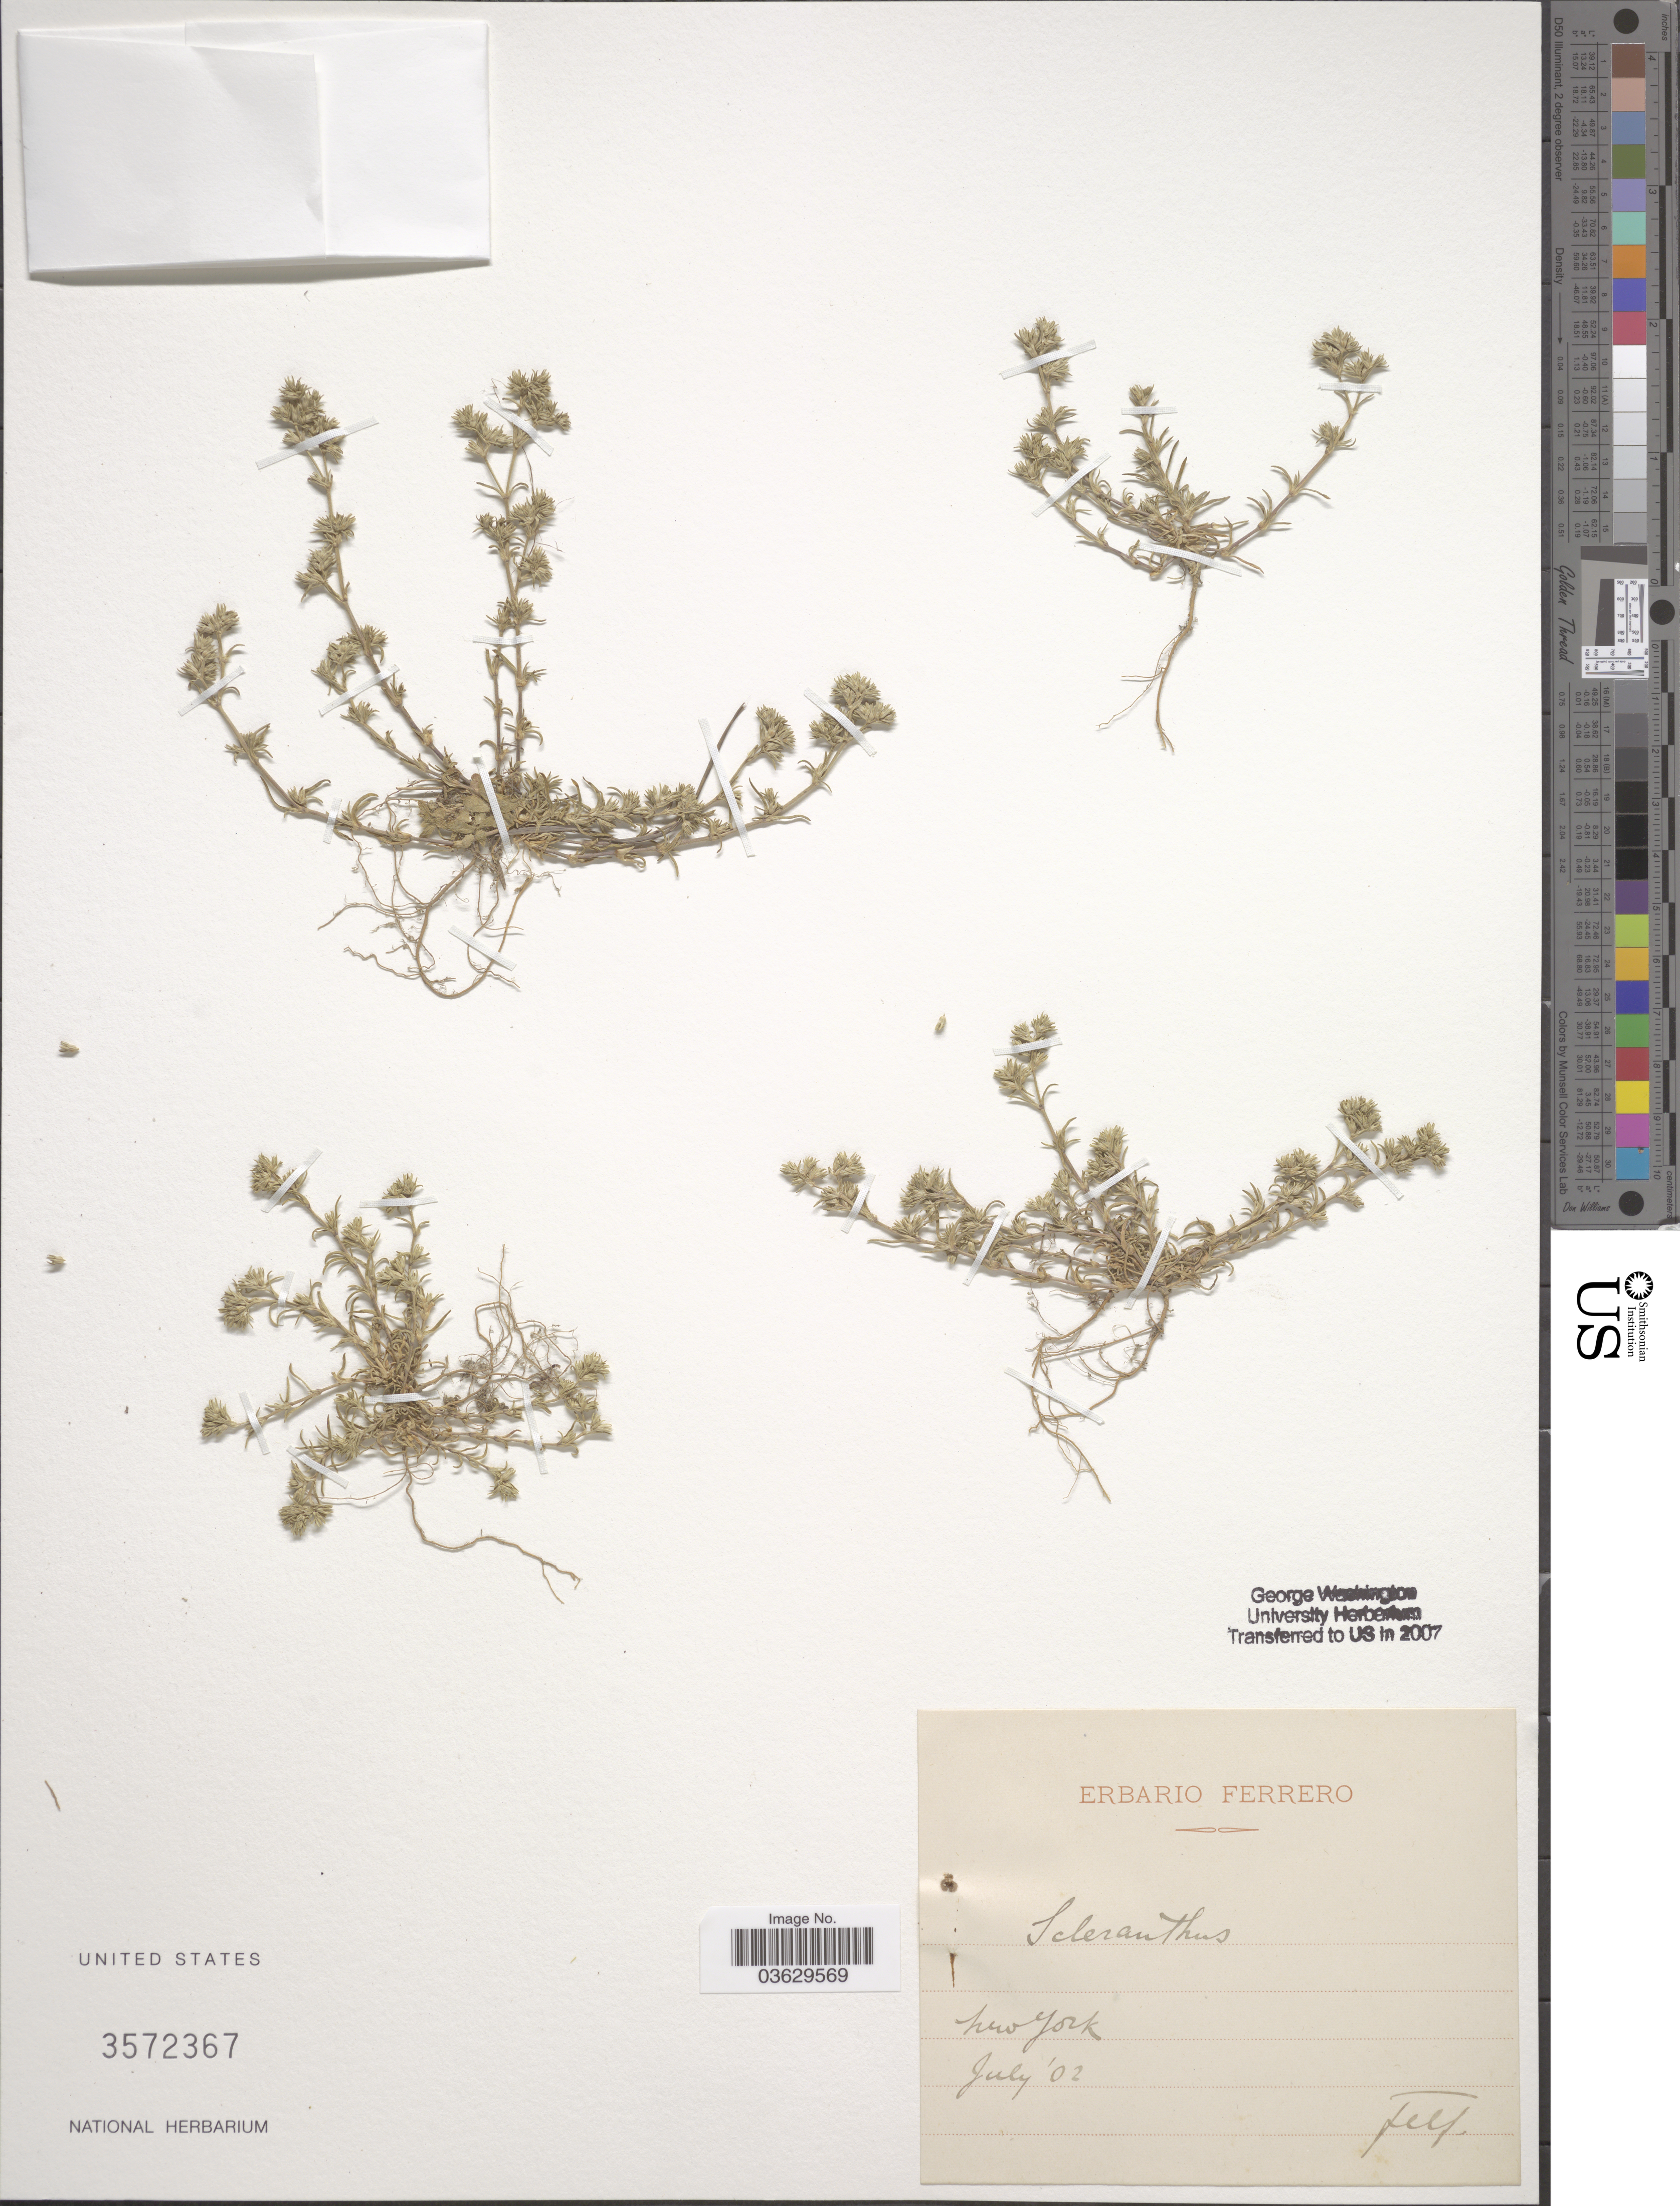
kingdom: Plantae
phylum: Tracheophyta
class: Magnoliopsida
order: Caryophyllales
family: Caryophyllaceae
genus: Scleranthus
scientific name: Scleranthus annuus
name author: L.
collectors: F. Ferrero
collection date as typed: Transcribed d/m/y: /7/2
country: United States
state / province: New York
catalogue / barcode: US 3572367